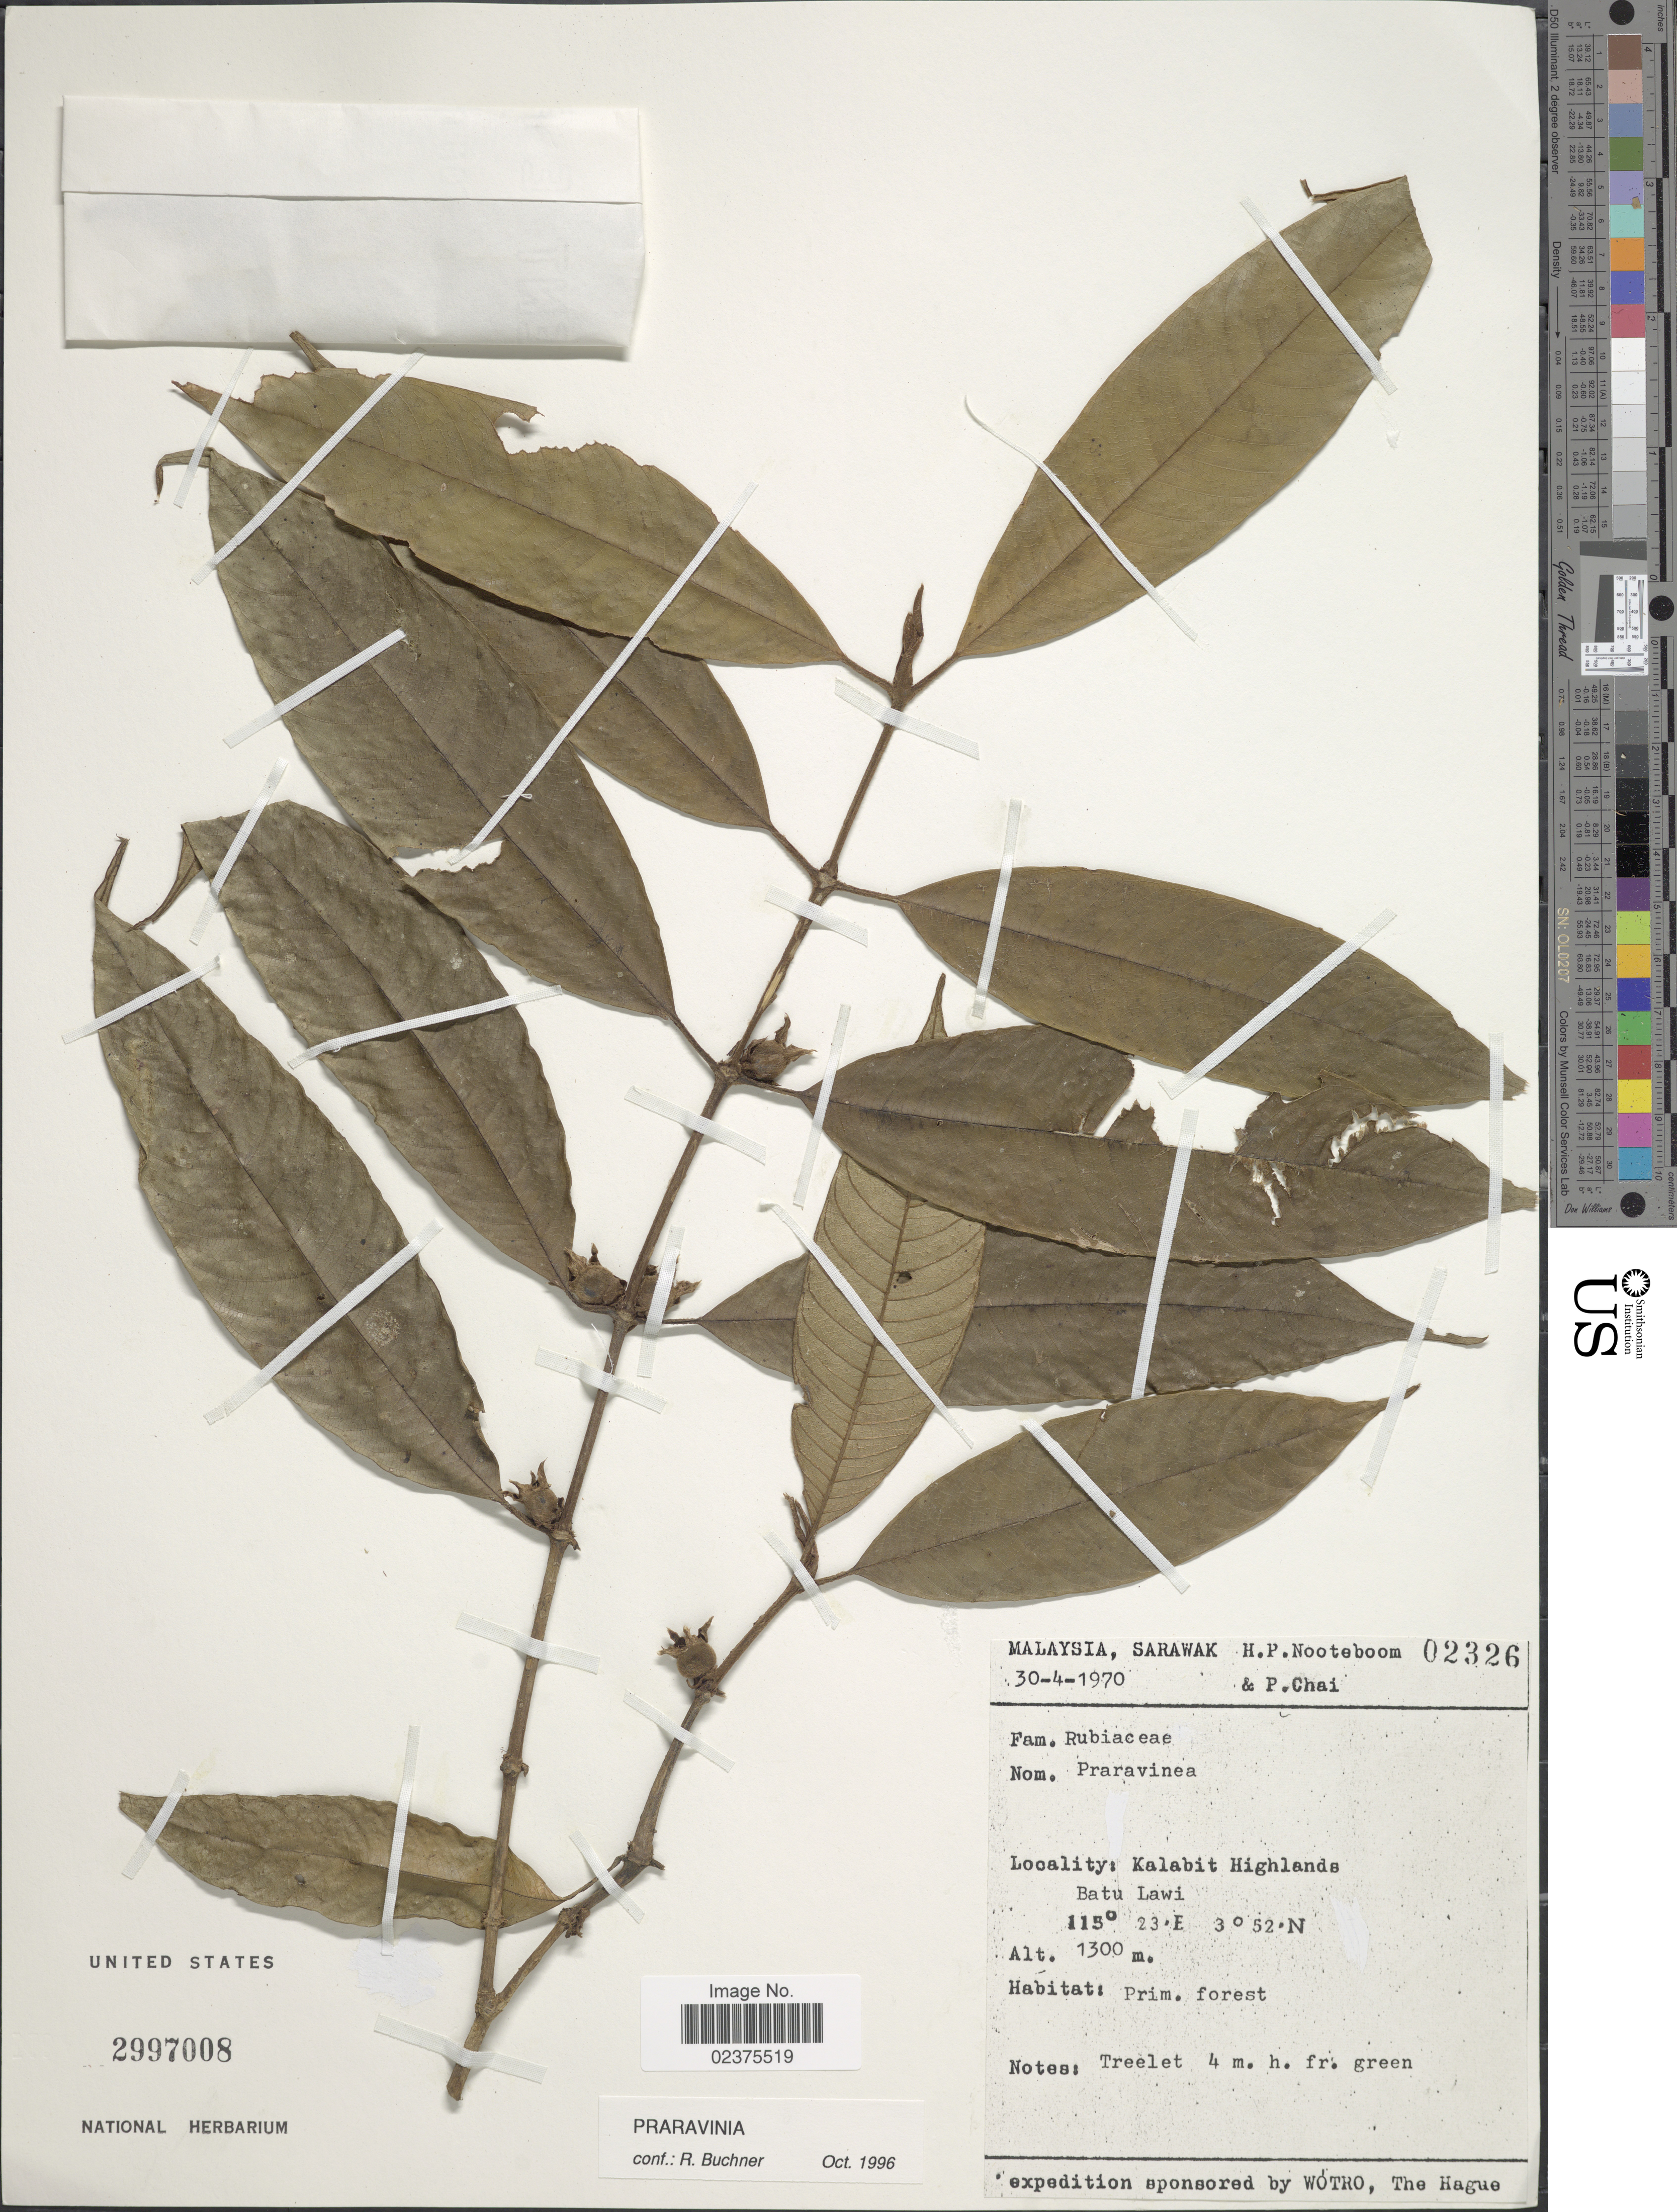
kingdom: Plantae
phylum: Tracheophyta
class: Magnoliopsida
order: Gentianales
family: Rubiaceae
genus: Praravinia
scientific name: Praravinia sp.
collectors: H. P. Nooteboom & P. Chai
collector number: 02326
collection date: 1970-04-30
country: Malaysia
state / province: Sarawak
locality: Malaysia, Sarawak, Kalabit Highlands, Batu Lawi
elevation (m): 1300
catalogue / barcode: US 2997008